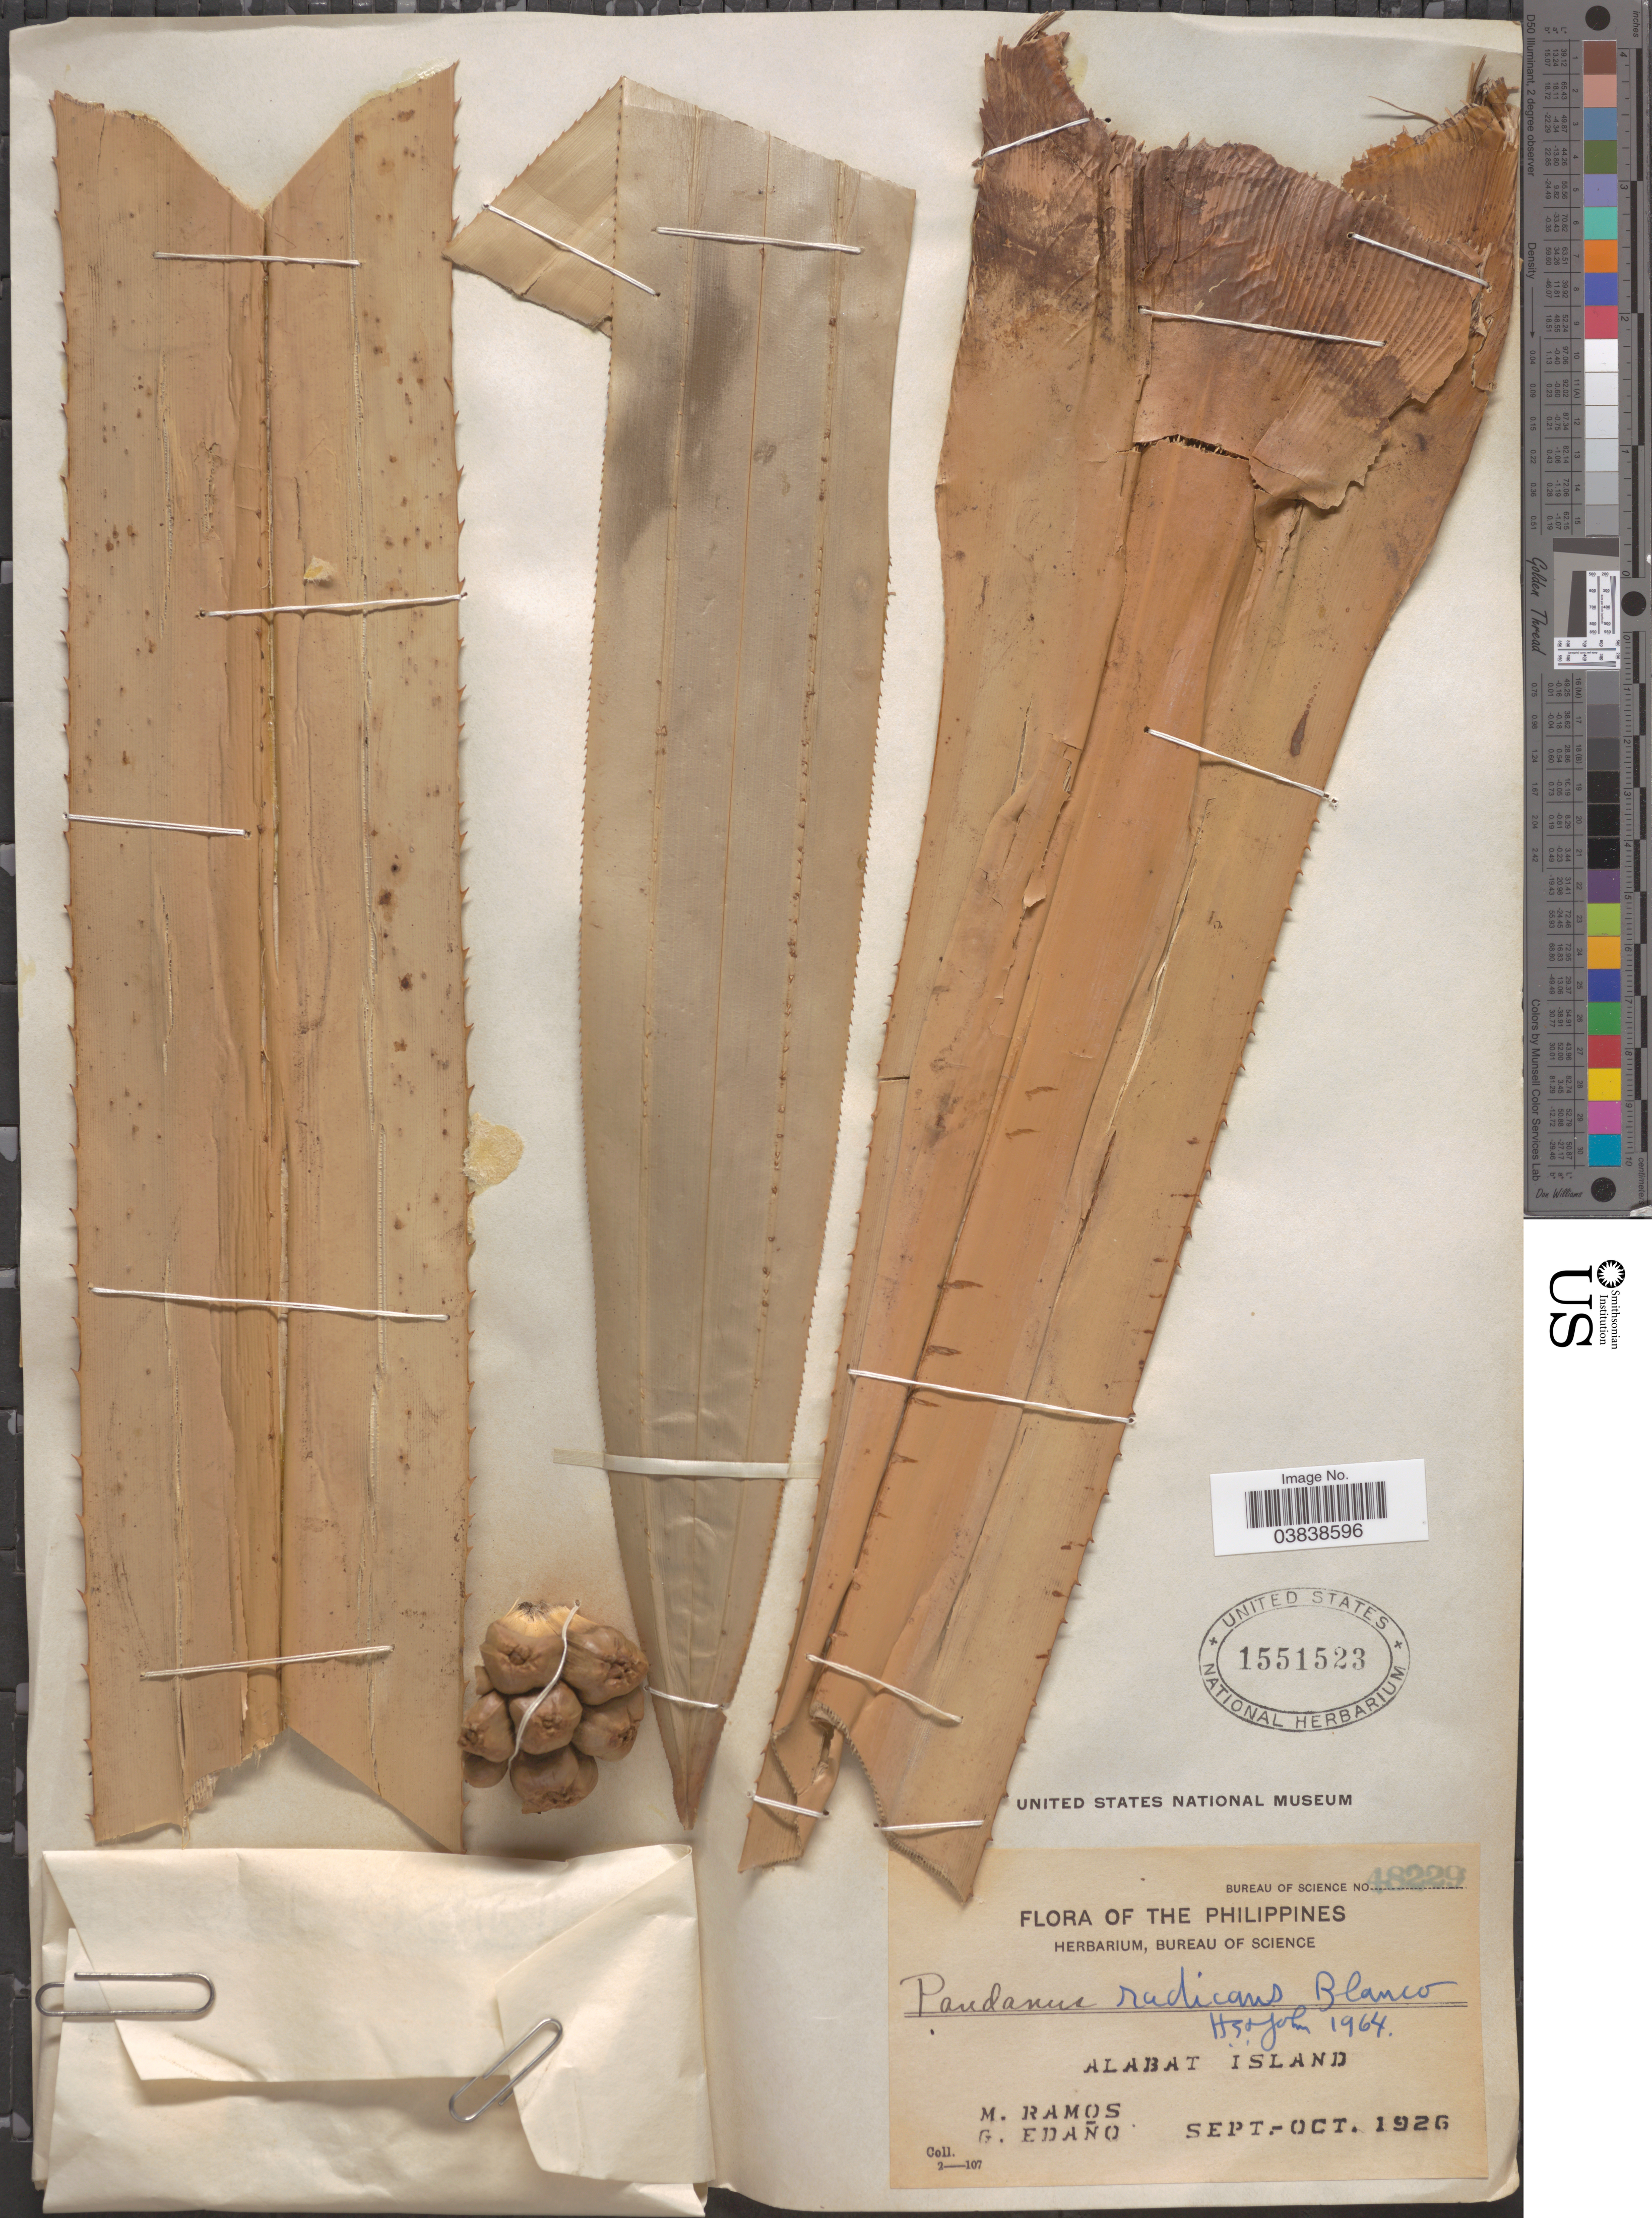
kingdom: Plantae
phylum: Tracheophyta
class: Liliopsida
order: Pandanales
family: Pandanaceae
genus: Pandanus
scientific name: Pandanus radicans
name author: Blanco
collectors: M. Ramos & G. Edaño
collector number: Bureau of Science 48229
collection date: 1926-09/1926-10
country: Philippines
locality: Alabat Island.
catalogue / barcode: US 1551523